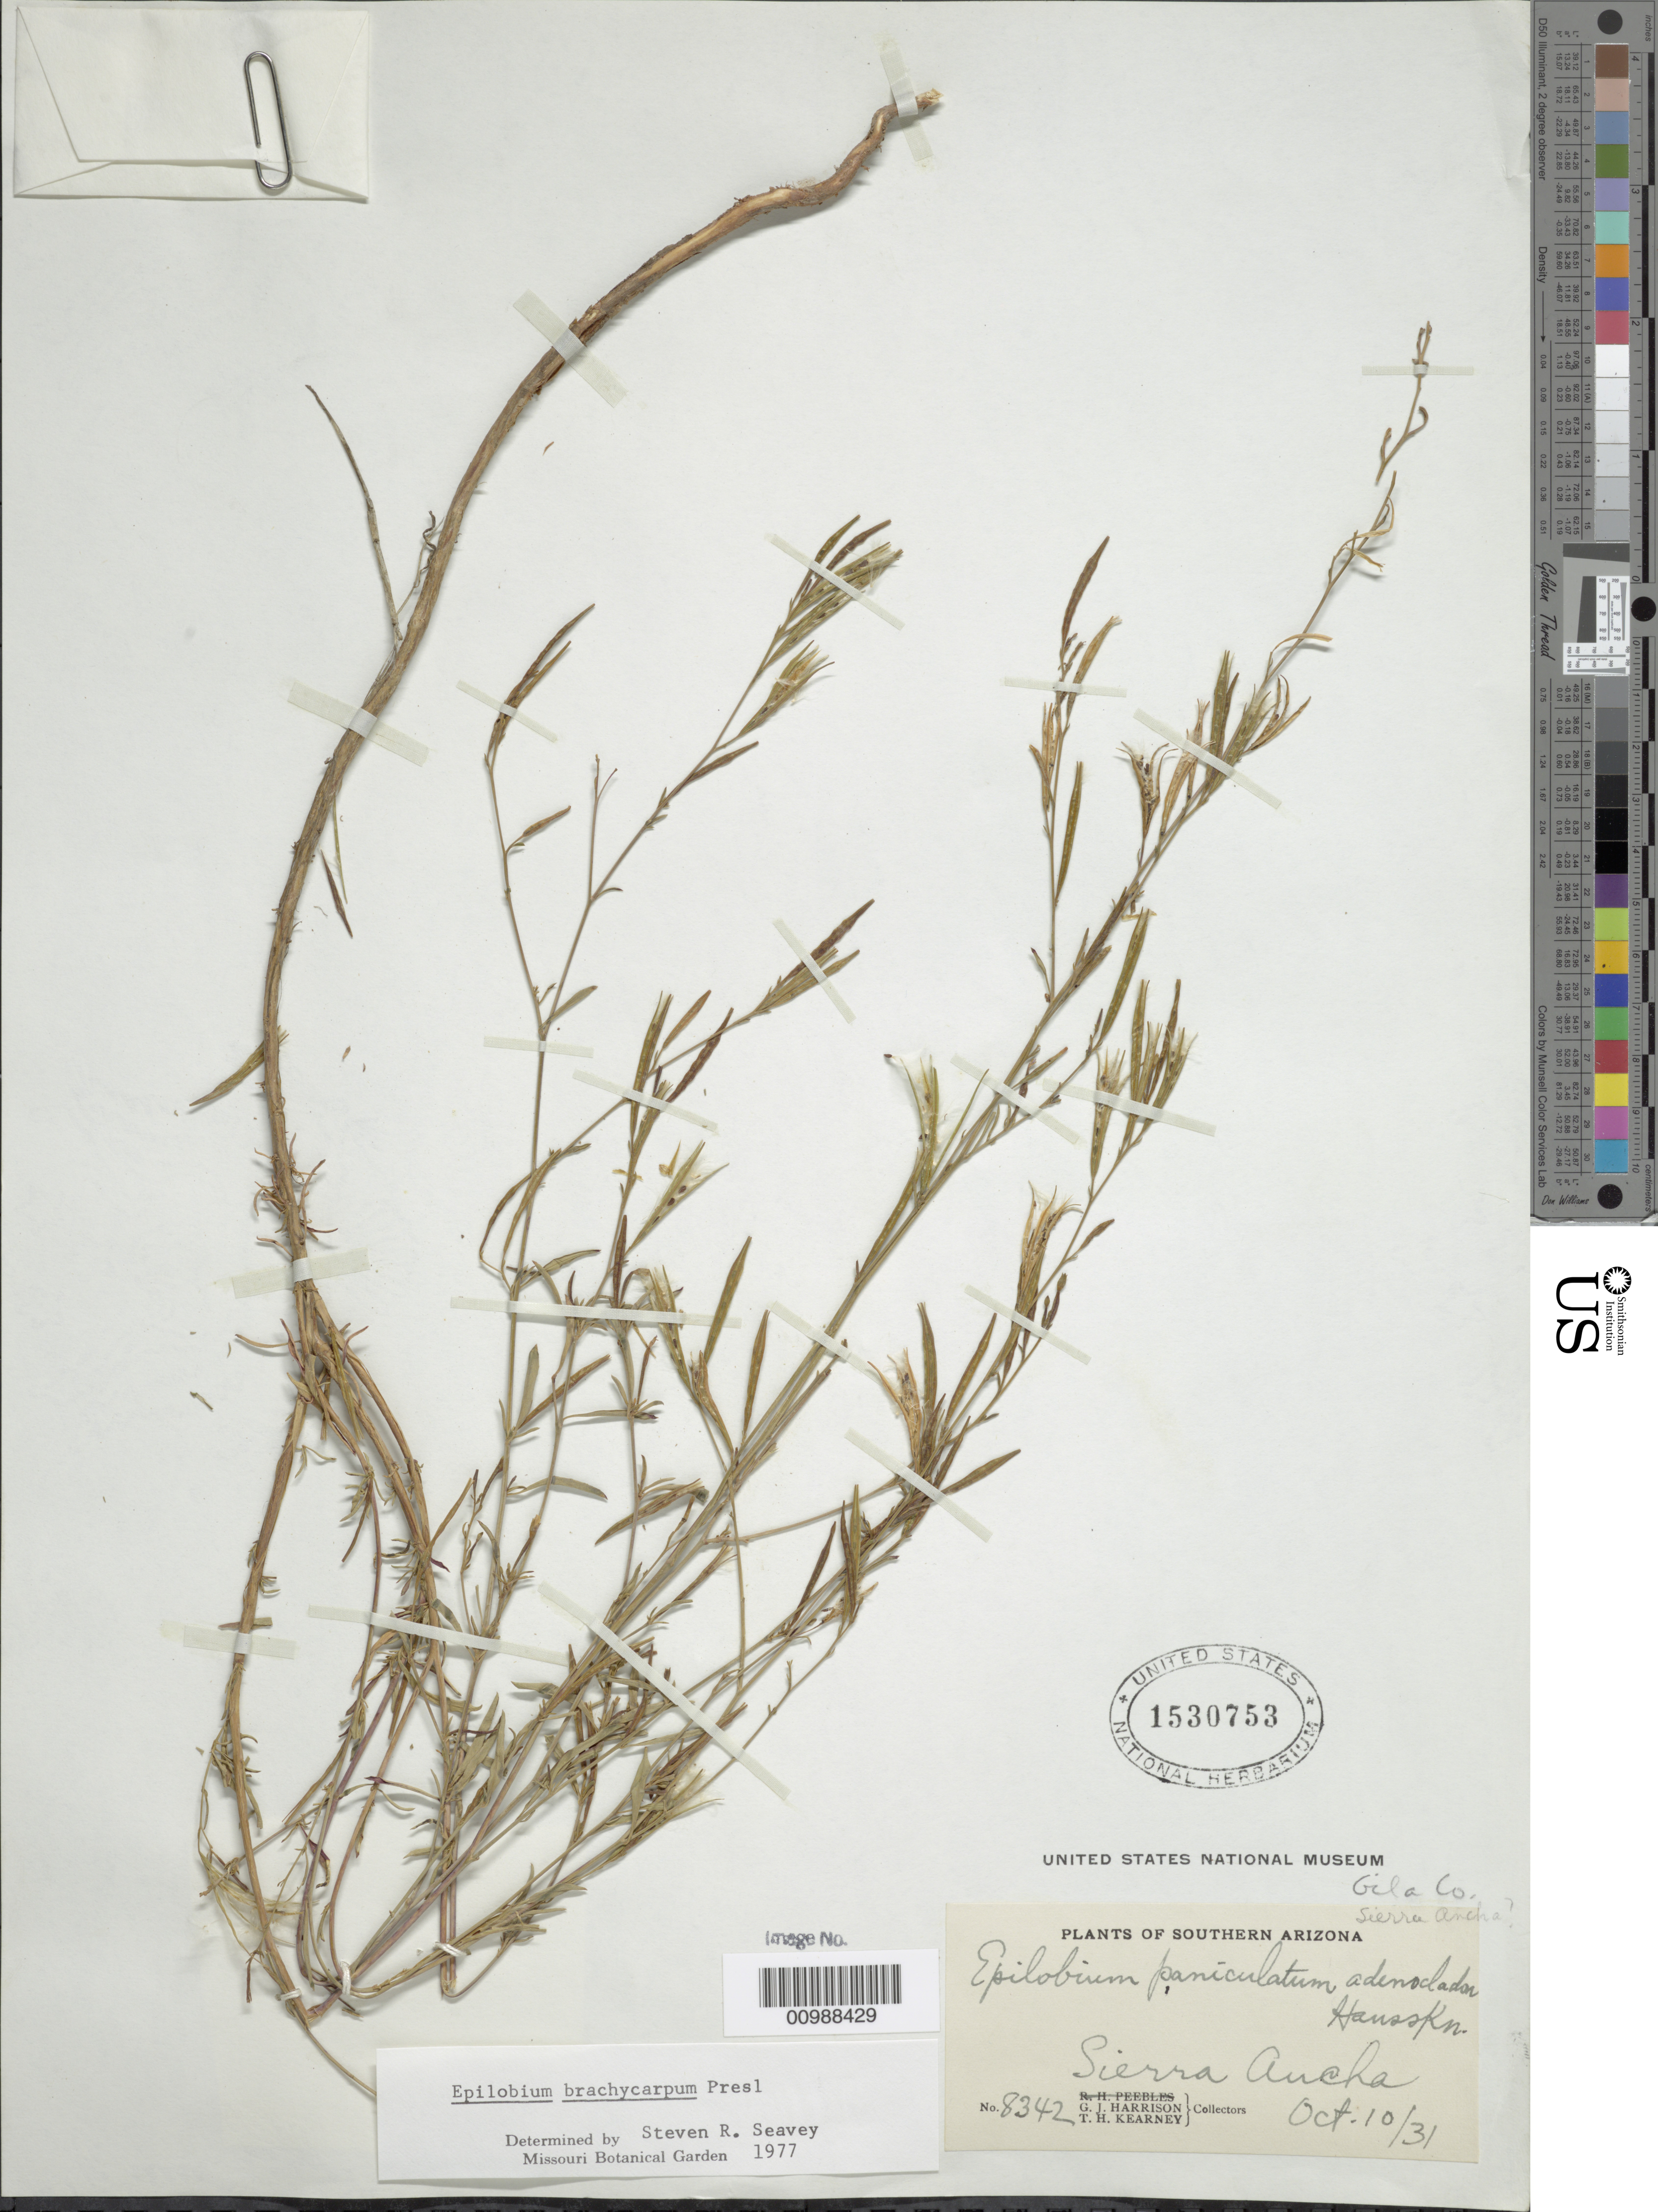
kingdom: Plantae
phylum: Tracheophyta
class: Magnoliopsida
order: Myrtales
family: Onagraceae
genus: Epilobium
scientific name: Epilobium brachycarpum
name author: C. Presl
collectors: G. J. Harrison & T. H. Kearney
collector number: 8342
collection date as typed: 10 Oct 1931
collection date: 1931-10-10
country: United States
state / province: Arizona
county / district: Gila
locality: Sierra Ancha.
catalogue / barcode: US 1530753